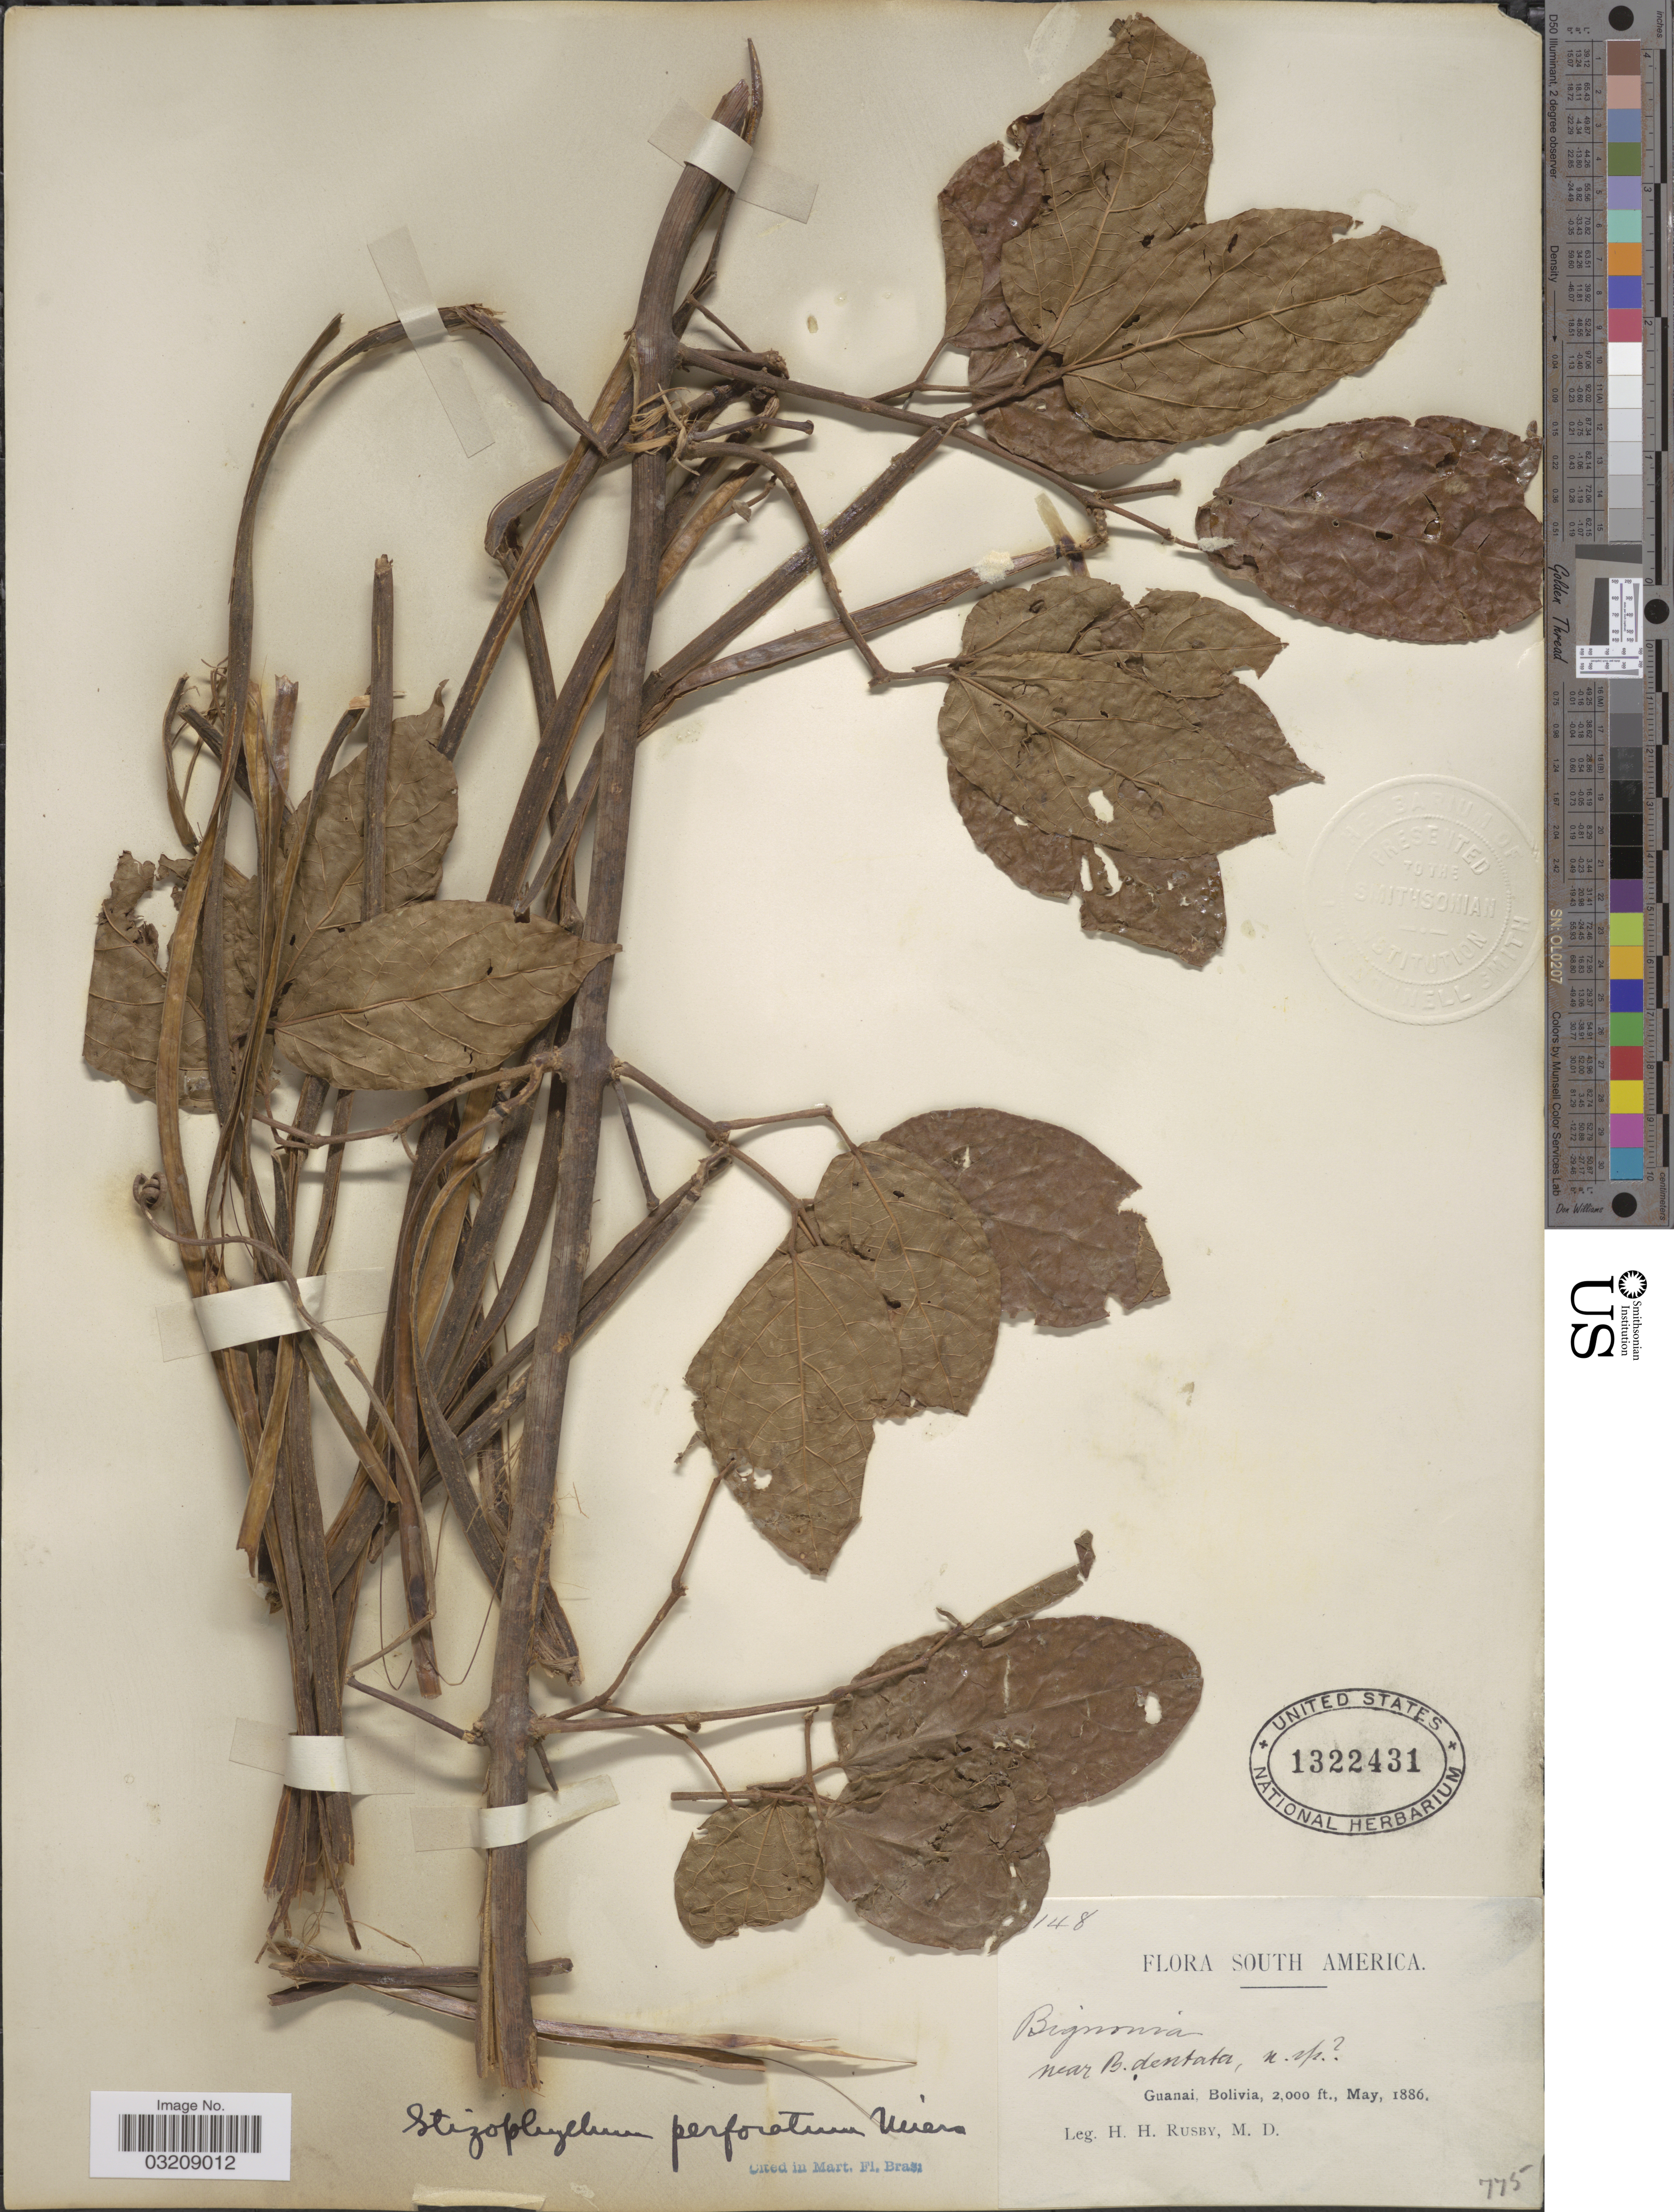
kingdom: Plantae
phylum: Tracheophyta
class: Magnoliopsida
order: Lamiales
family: Bignoniaceae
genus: Stizophyllum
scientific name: Stizophyllum perforatum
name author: (Cham.) Miers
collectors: H. H. Rusby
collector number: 148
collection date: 1886-05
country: Bolivia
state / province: La Páz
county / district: Larecaja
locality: Guanay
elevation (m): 610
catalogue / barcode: US 1322431